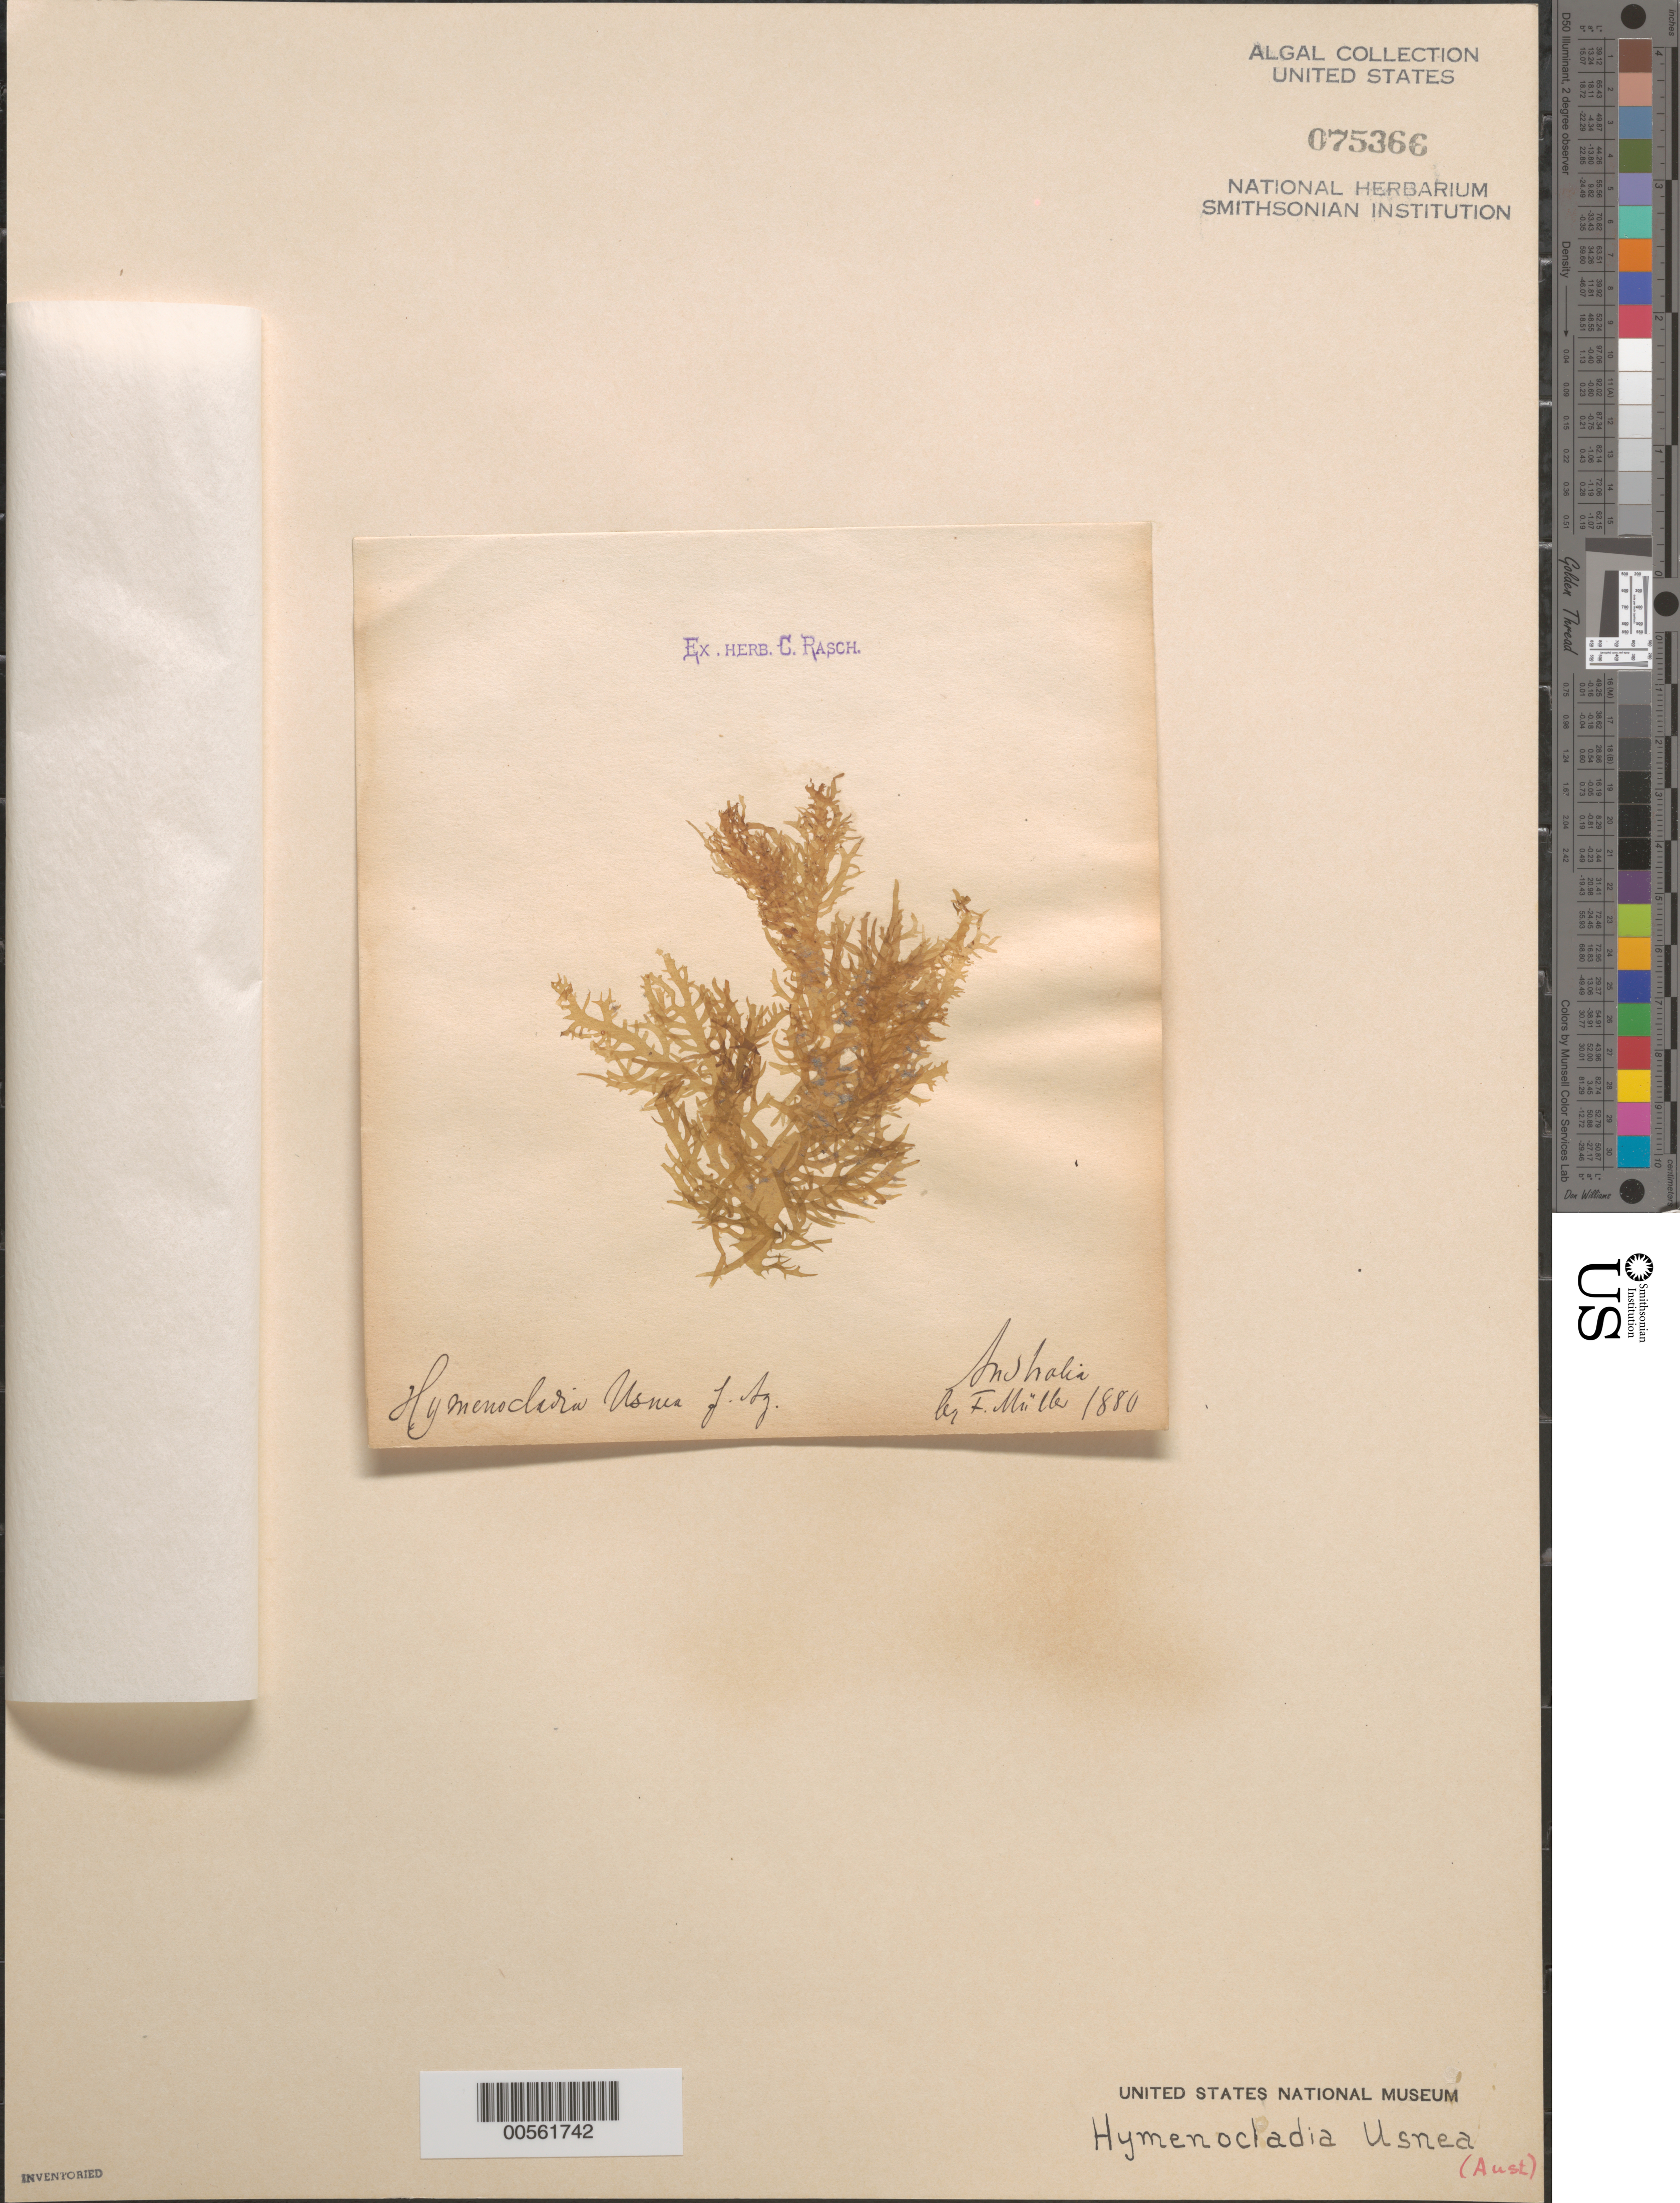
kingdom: Plantae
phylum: Rhodophyta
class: Florideophyceae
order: Rhodymeniales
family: Hymenocladiaceae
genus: Hymenocladia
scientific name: Hymenocladia usnea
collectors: F. Mueller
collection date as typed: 1880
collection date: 1880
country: Australia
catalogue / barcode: US 75366